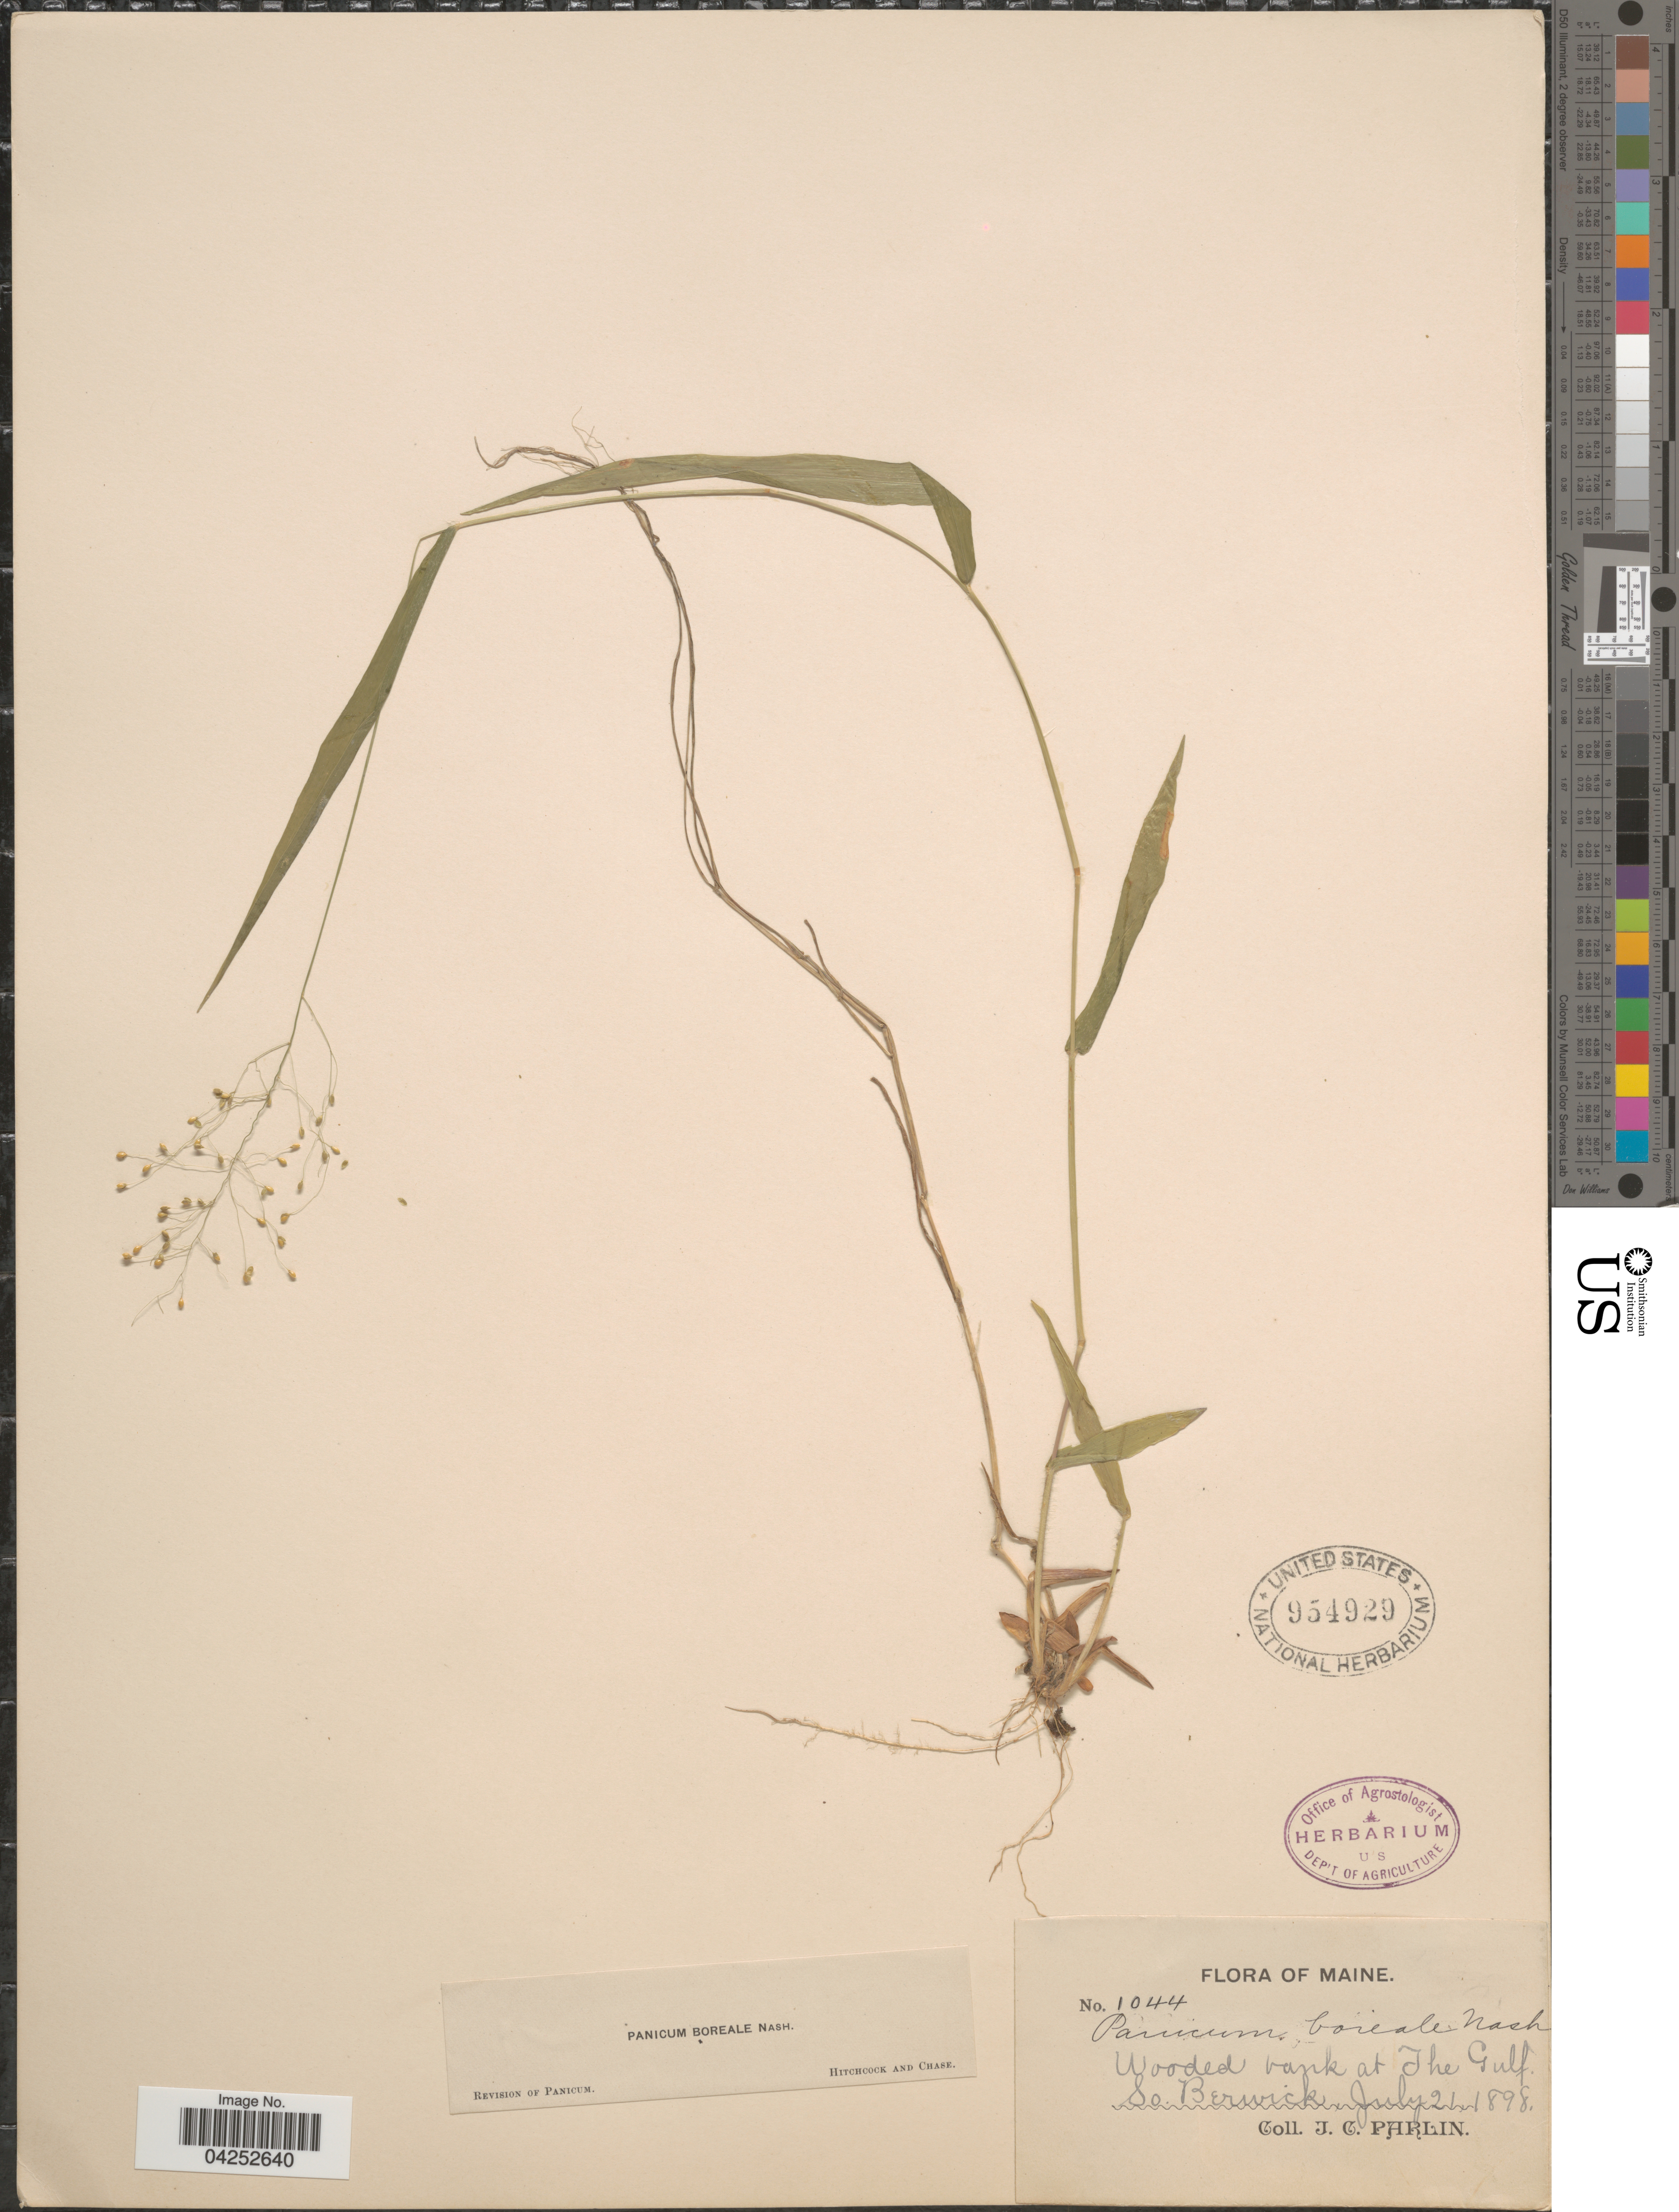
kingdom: Plantae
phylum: Tracheophyta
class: Liliopsida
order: Poales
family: Poaceae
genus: Dichanthelium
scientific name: Dichanthelium boreale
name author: (Nash) Freckmann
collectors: J. Parlin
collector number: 1044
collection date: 1898-07-21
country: United States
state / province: Maine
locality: Wooded bank at The Gulf. So. Berwick.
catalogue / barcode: US 954929